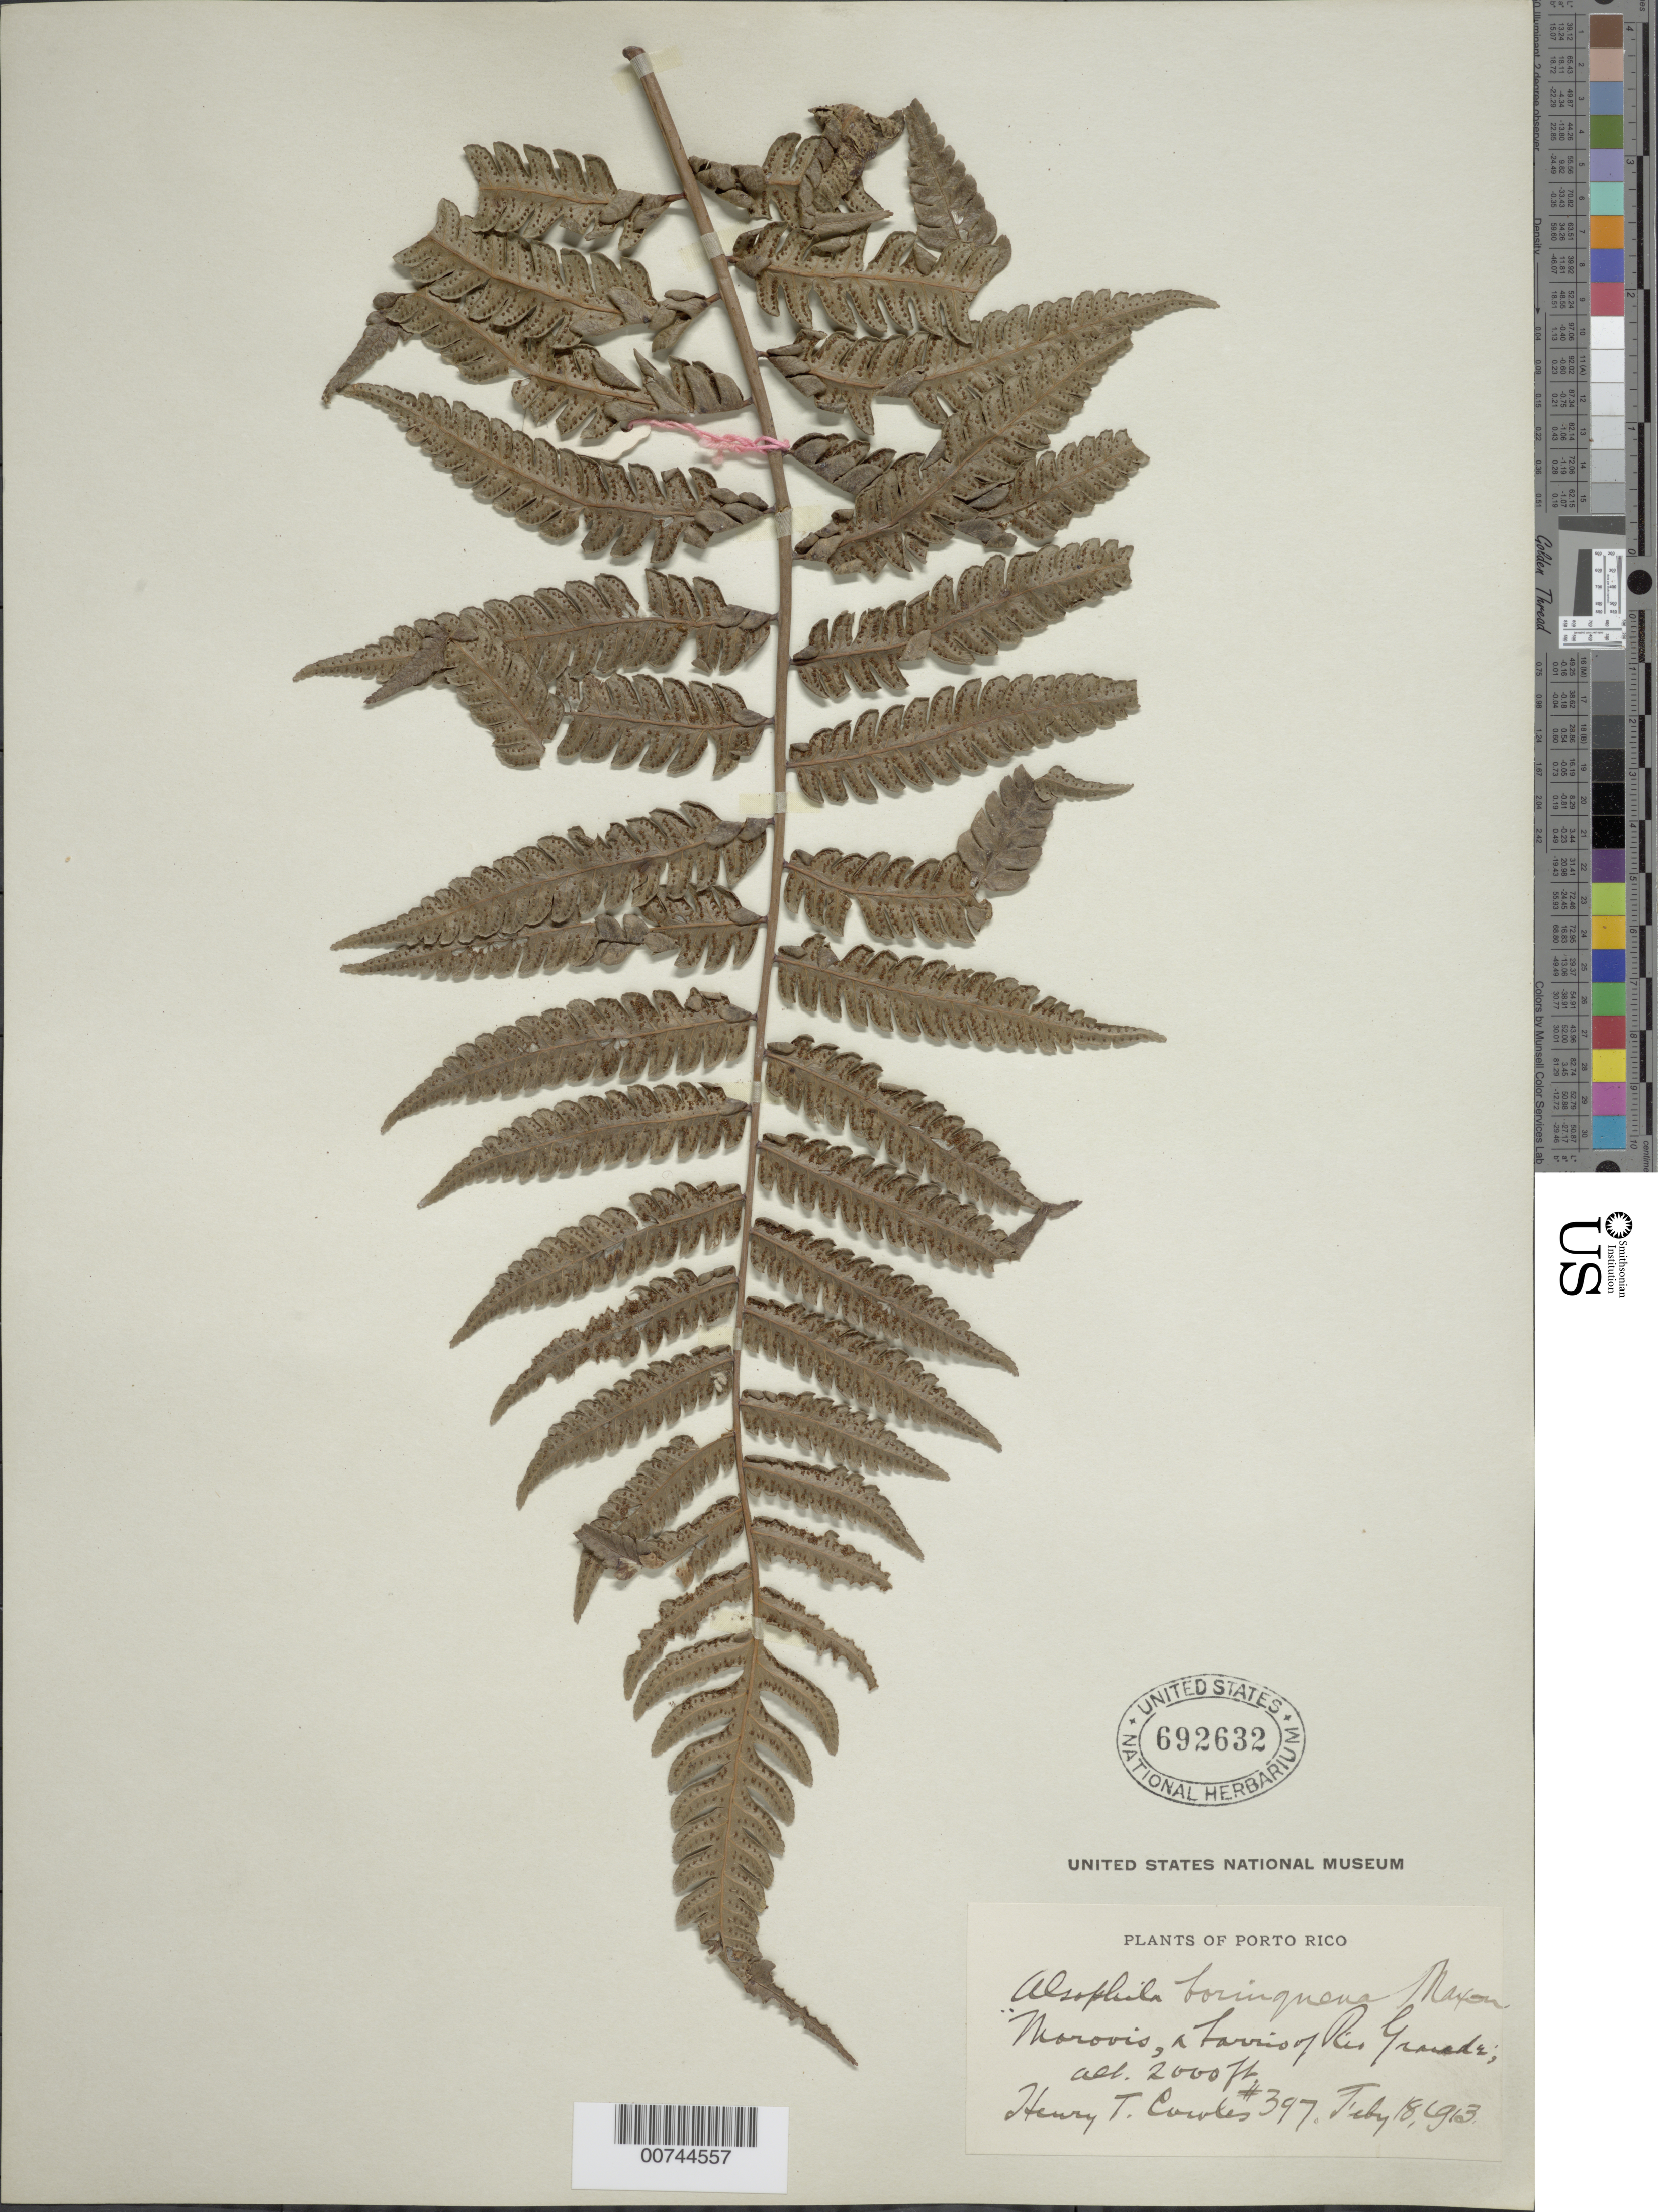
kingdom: Plantae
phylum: Tracheophyta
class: Polypodiopsida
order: Cyatheales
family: Cyatheaceae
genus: Cyathea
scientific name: Cyathea borinquena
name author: (Maxon) Domin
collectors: H. Coroles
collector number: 397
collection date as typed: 18 Feb 1913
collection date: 1913-02-18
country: Puerto Rico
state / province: Morovis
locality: Morovis, barrio of rio Grande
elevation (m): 610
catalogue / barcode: US 692632